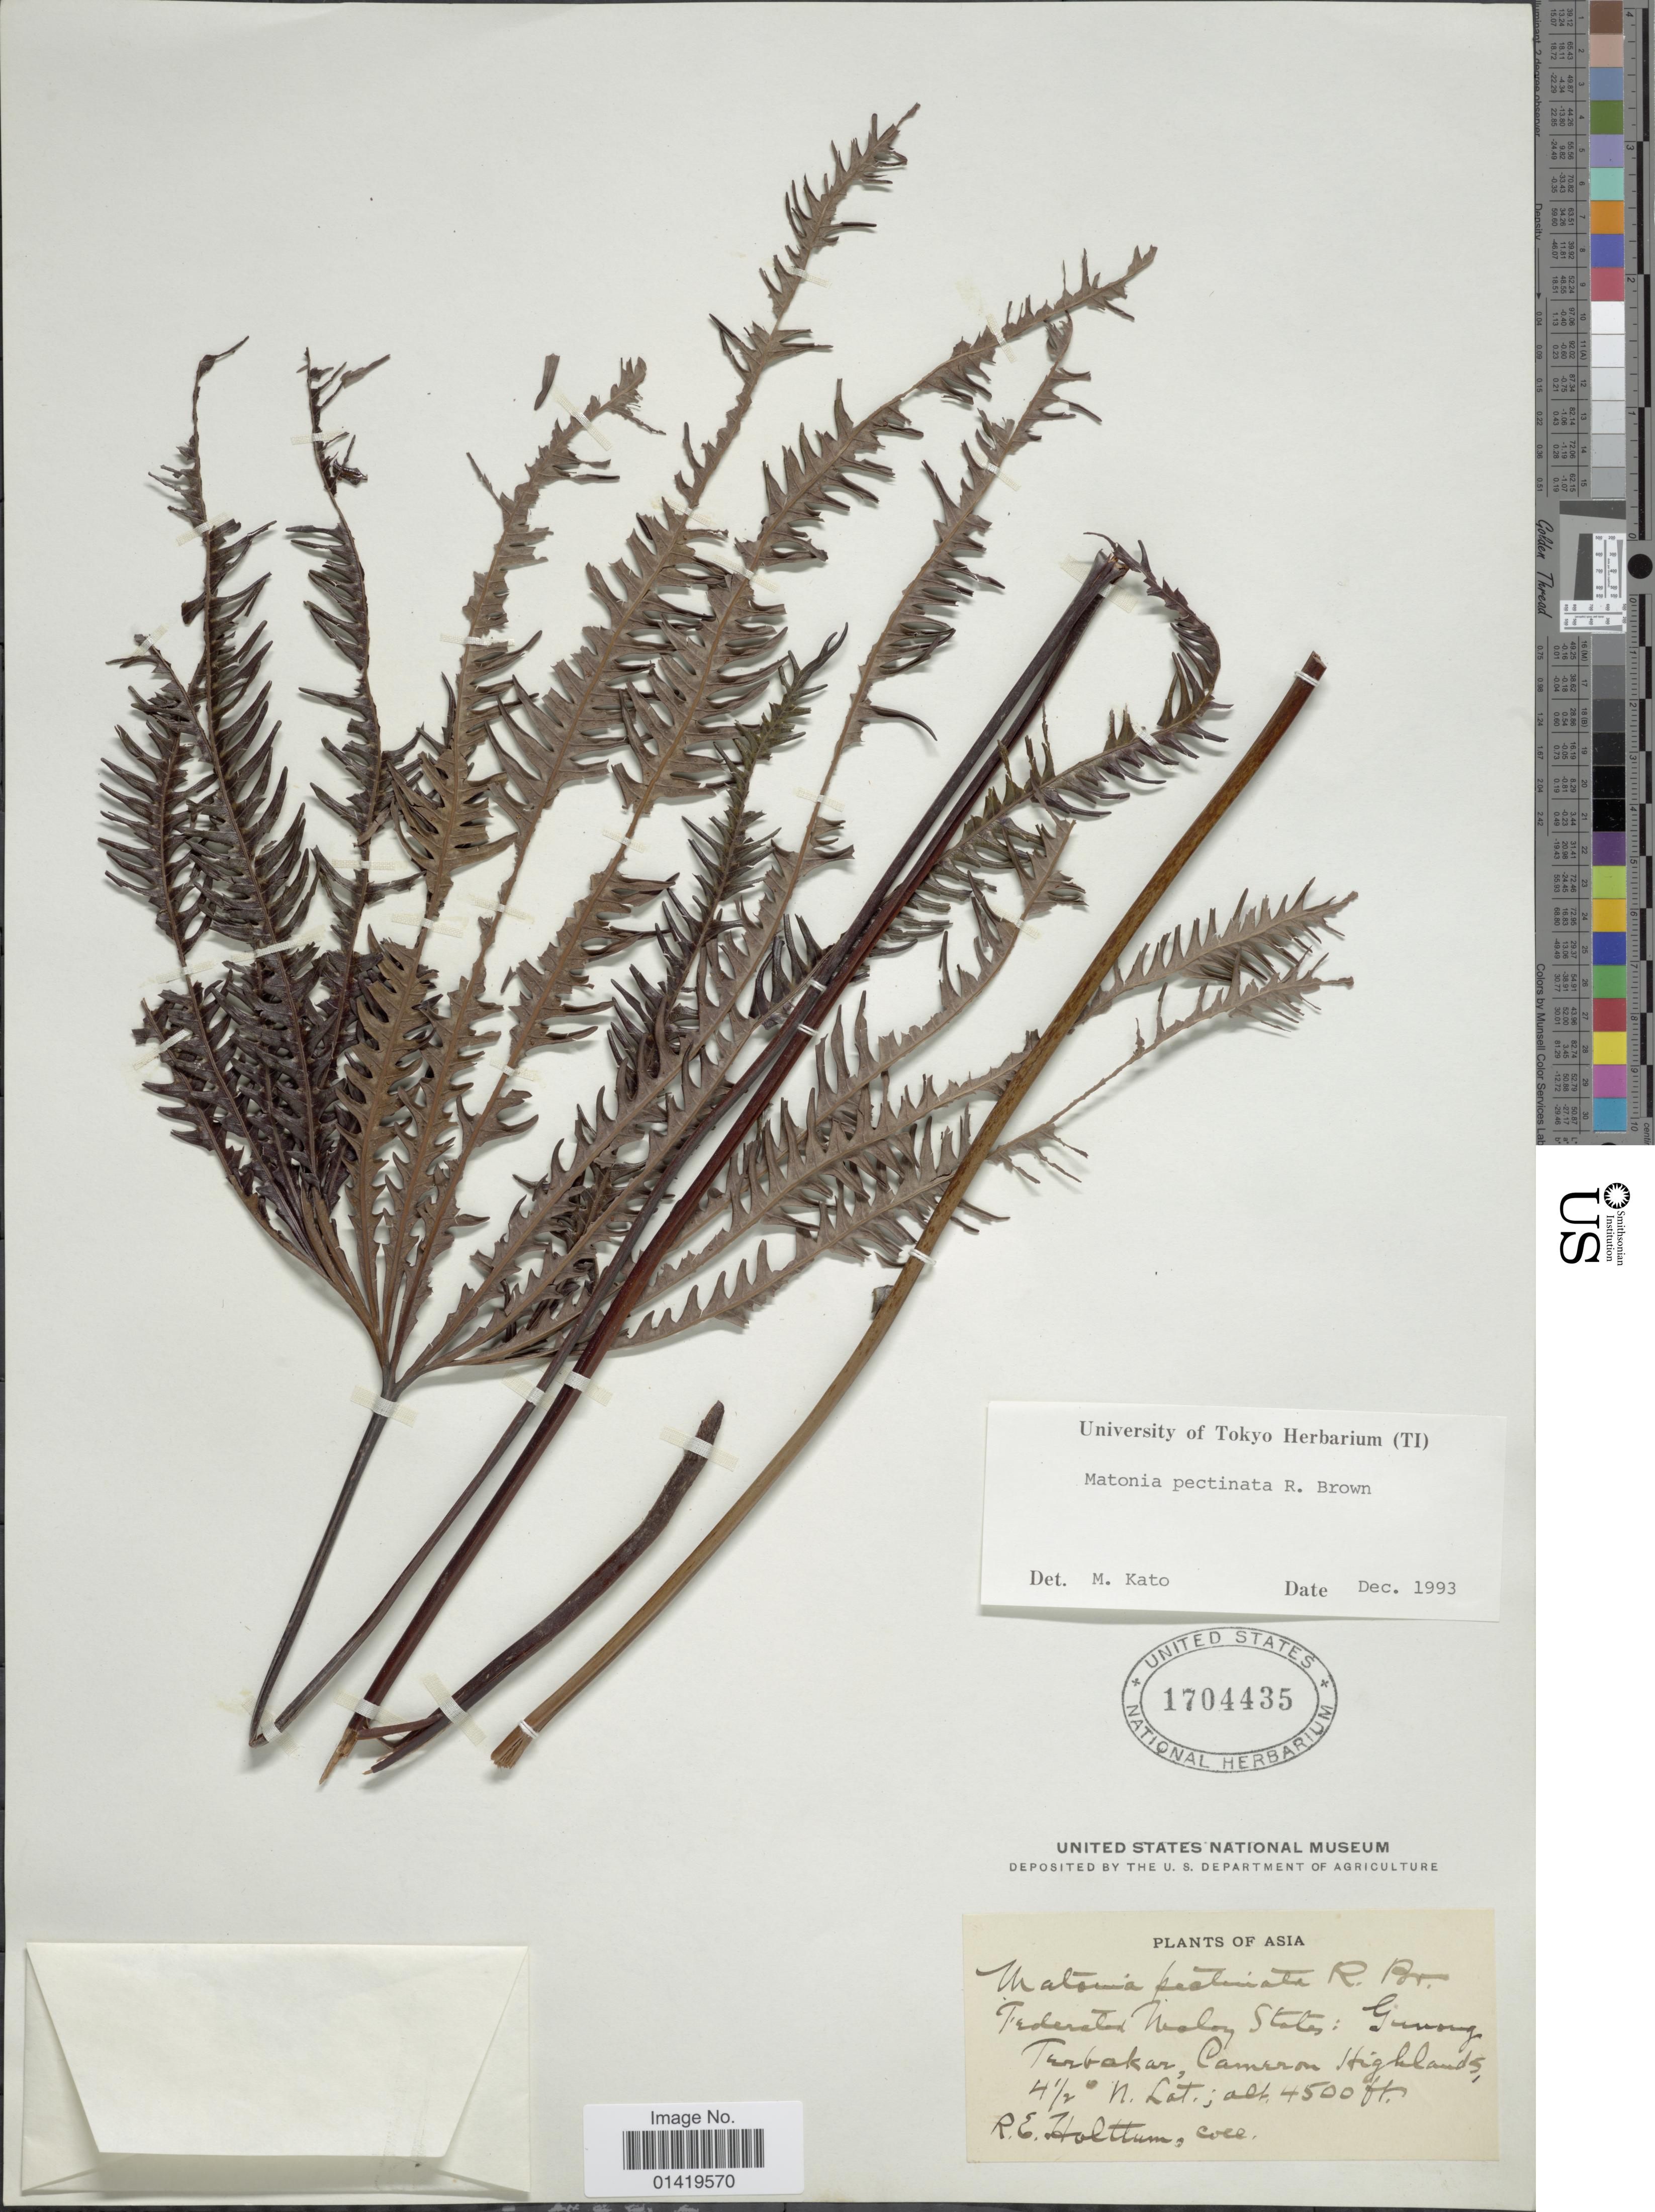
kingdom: Plantae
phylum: Tracheophyta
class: Polypodiopsida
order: Gleicheniales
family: Matoniaceae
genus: Matonia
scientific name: Matonia pectinata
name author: R. Br.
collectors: R. E. Holttum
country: Malaysia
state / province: Pahang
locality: Tolerated Molay states Gunong Turbakar Cameron highlands [interpreted]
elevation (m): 1372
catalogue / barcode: US 1704435